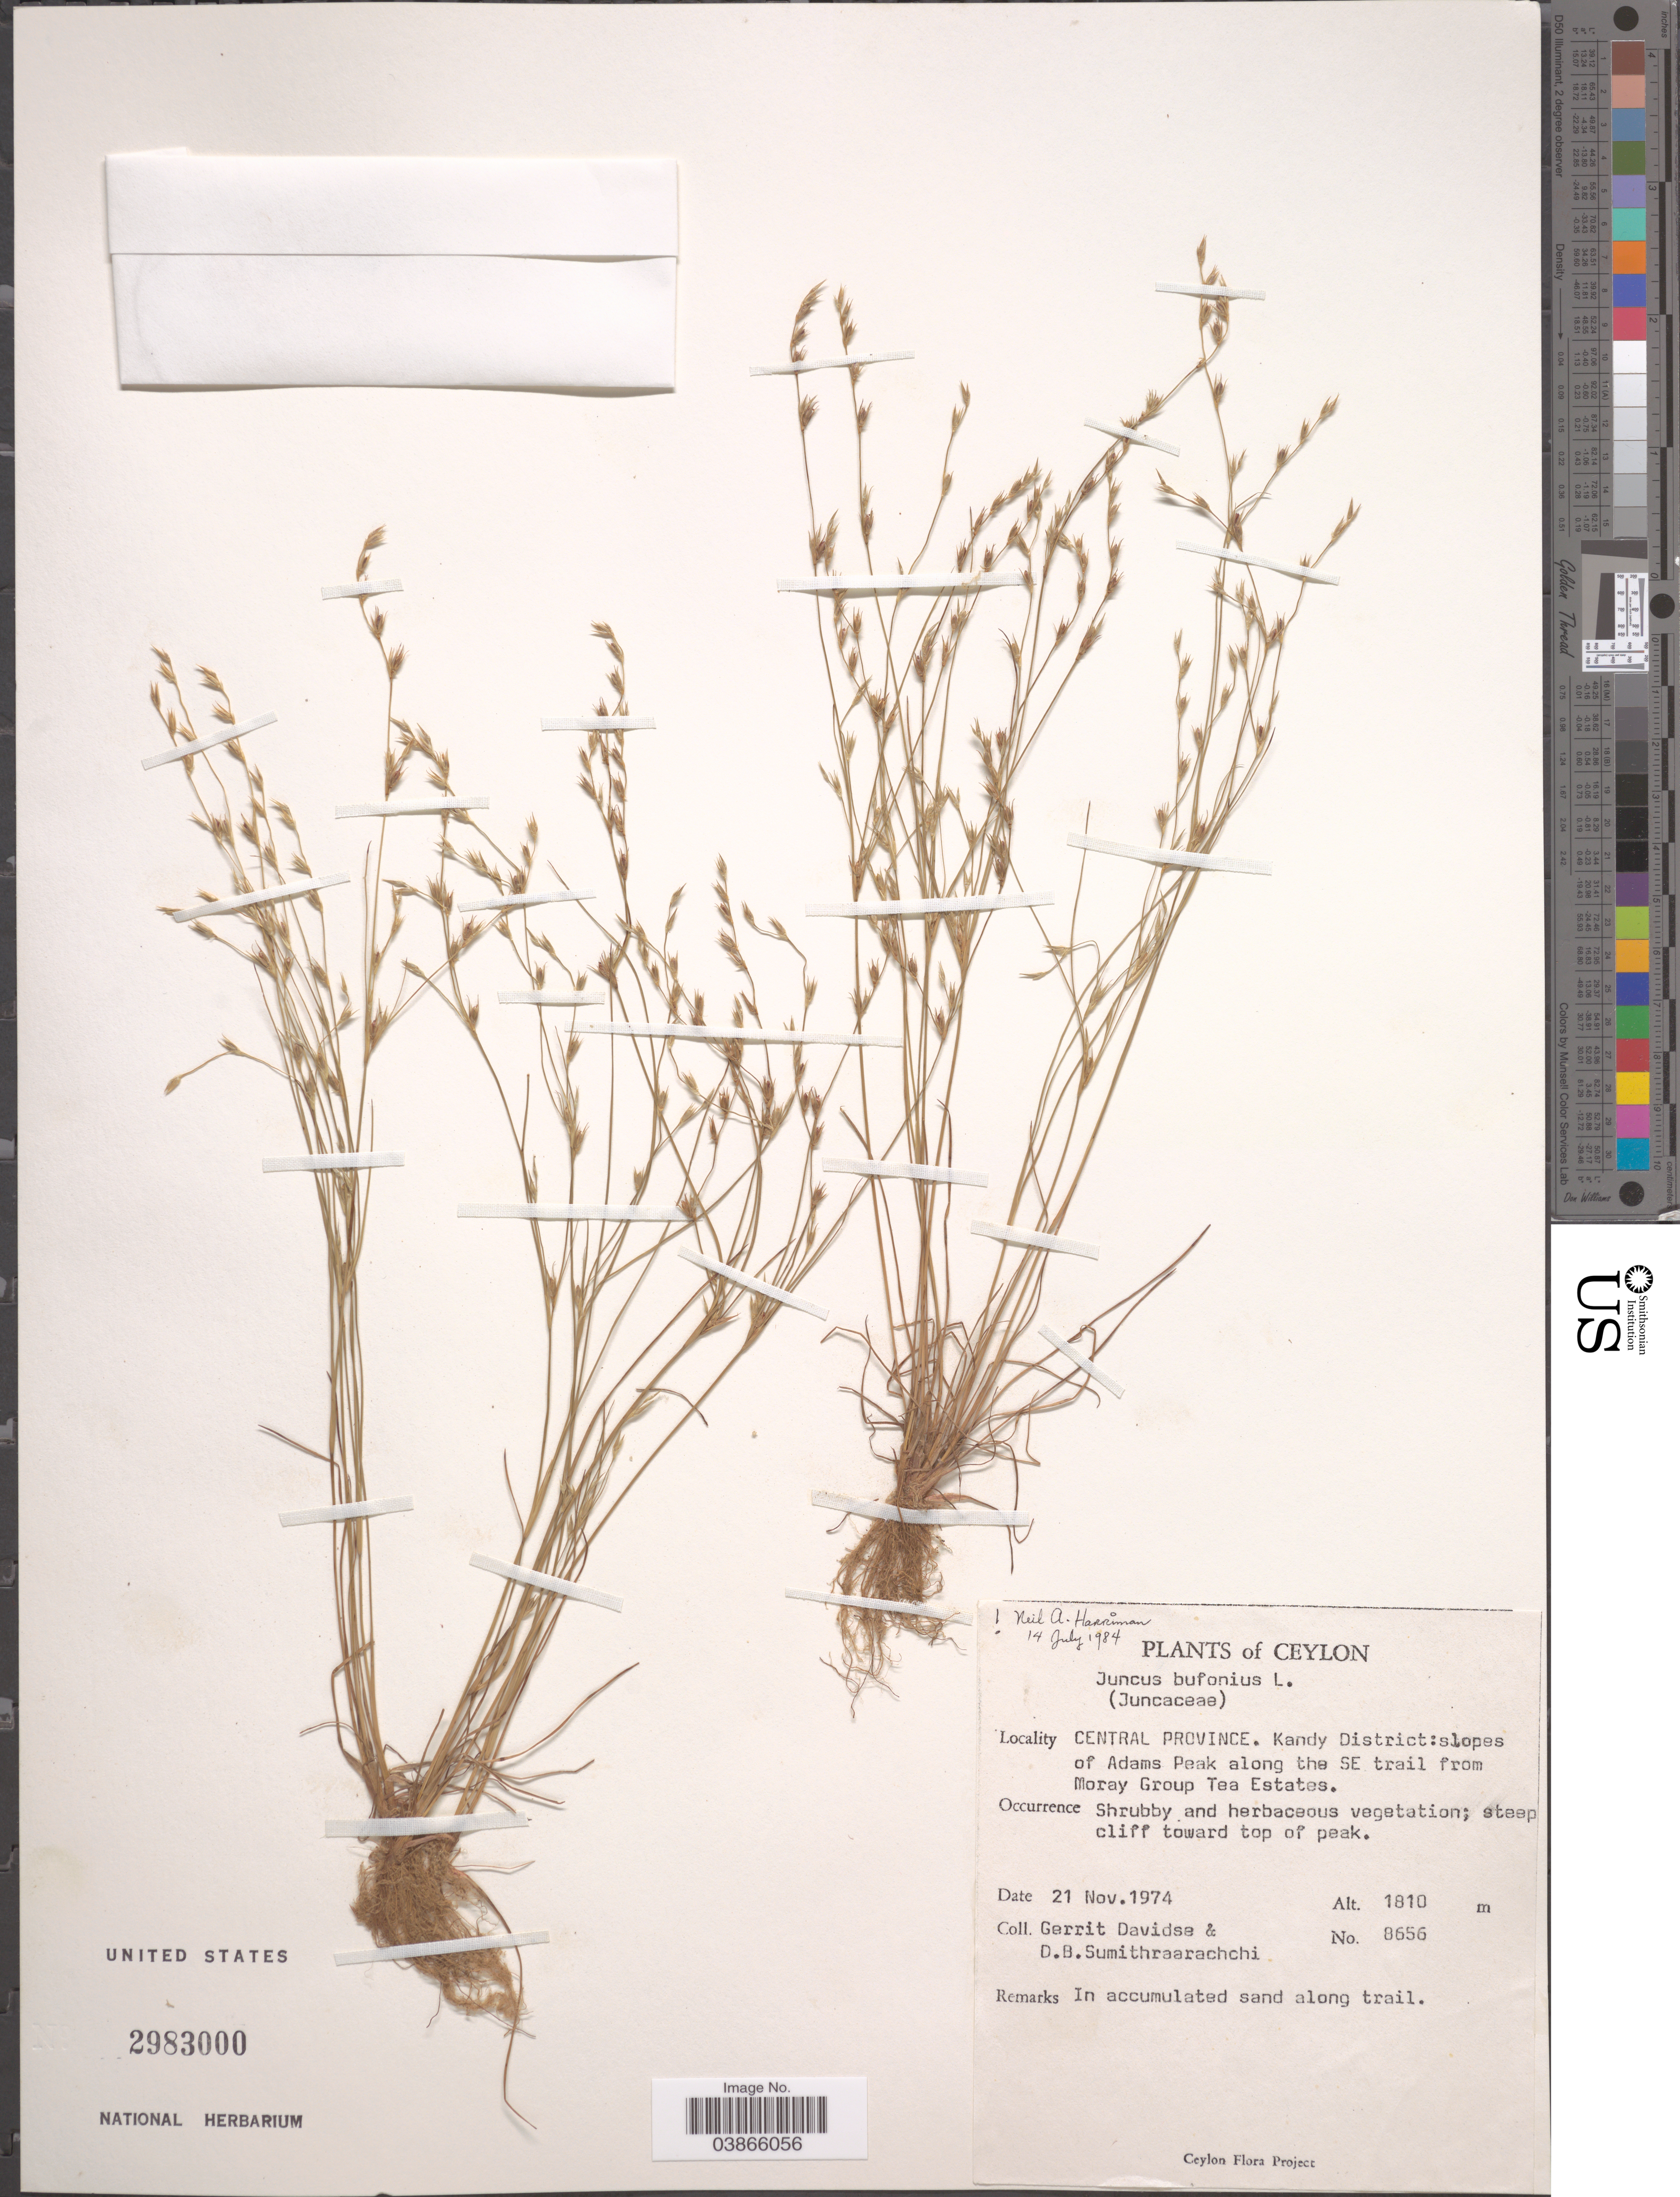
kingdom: Plantae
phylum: Tracheophyta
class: Liliopsida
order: Poales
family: Juncaceae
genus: Juncus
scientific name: Juncus bufonius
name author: L.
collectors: G. Davidse & D. B. Sumithraarachchi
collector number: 8656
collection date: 1974-11-21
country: Sri Lanka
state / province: Central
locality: Ceylon. Kandy District: slopes of Adams Peak along the SE trail from Moray Group Tea Estates.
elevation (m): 1810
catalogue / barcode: US 2983000